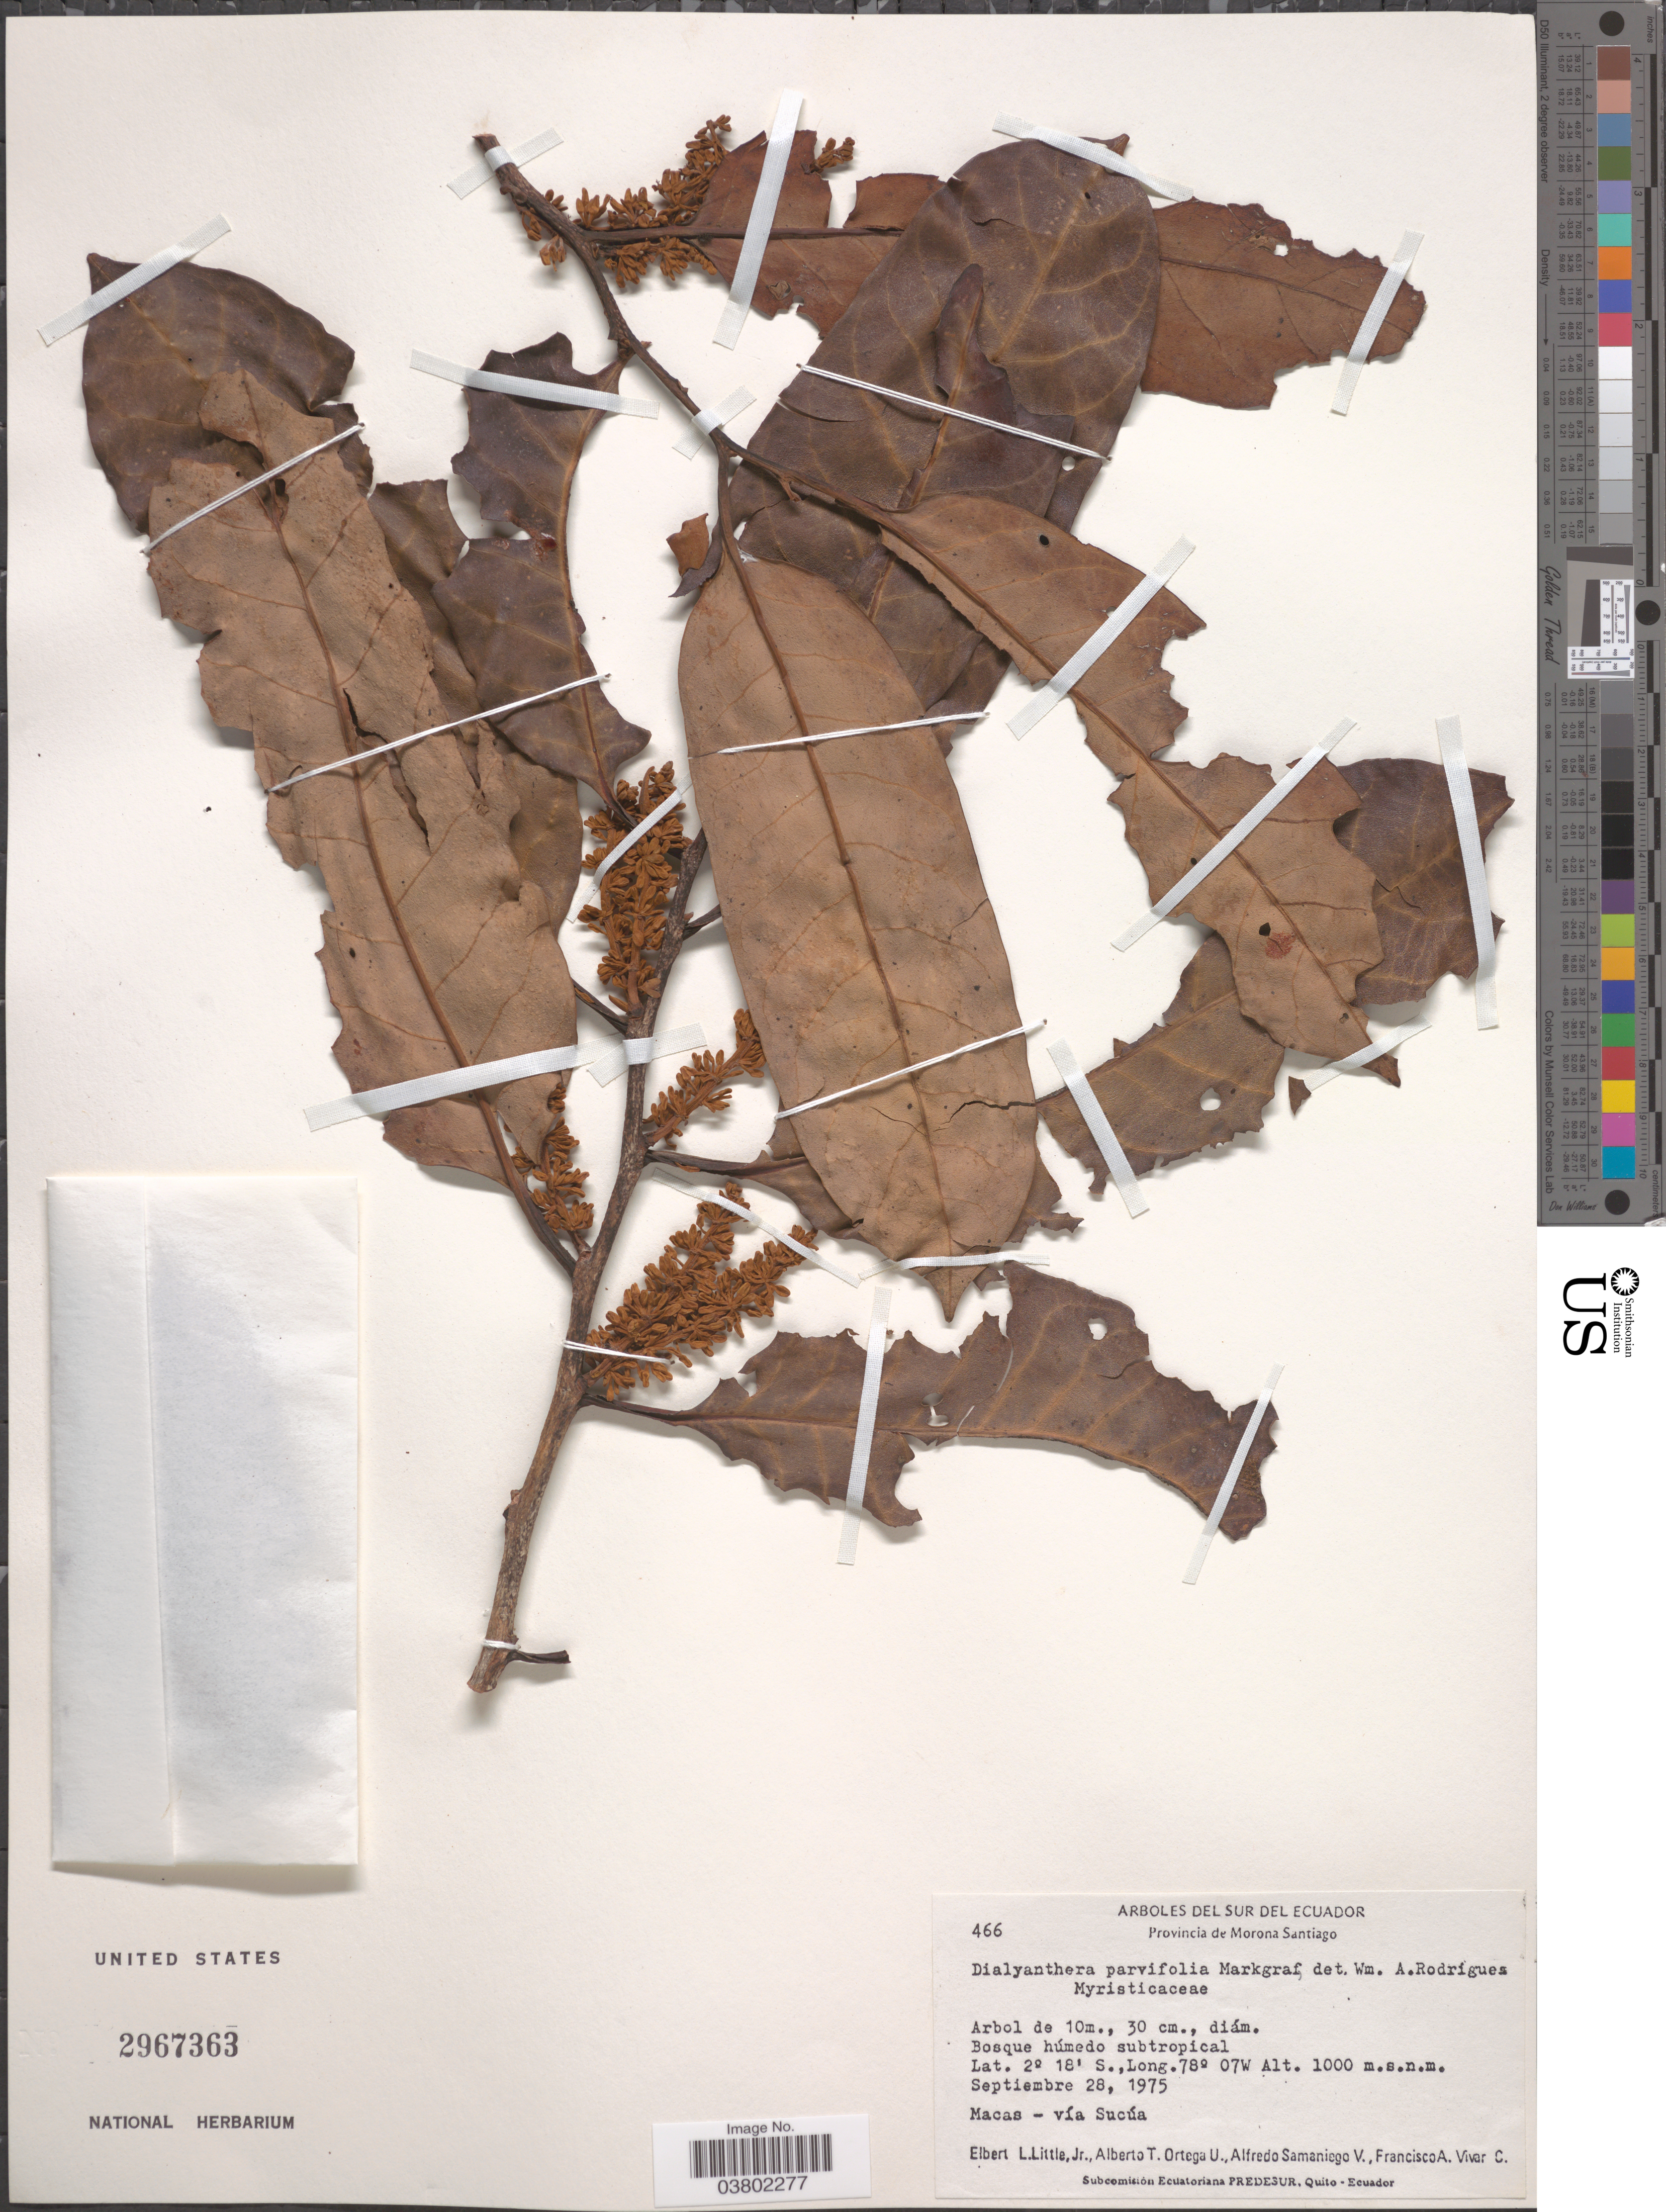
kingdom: Plantae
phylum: Tracheophyta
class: Magnoliopsida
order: Magnoliales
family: Myristicaceae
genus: Otoba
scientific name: Otoba parvifolia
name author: (Markgr.) A.H. Gentry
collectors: E. L. Little, A. T. Ortega U., A. V. Samaniego & F. A. Vivar C.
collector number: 466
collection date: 1975-09-28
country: Ecuador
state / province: Morona-Santiago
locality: Macas - vía Sucúa.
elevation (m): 1000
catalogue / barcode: US 2967363